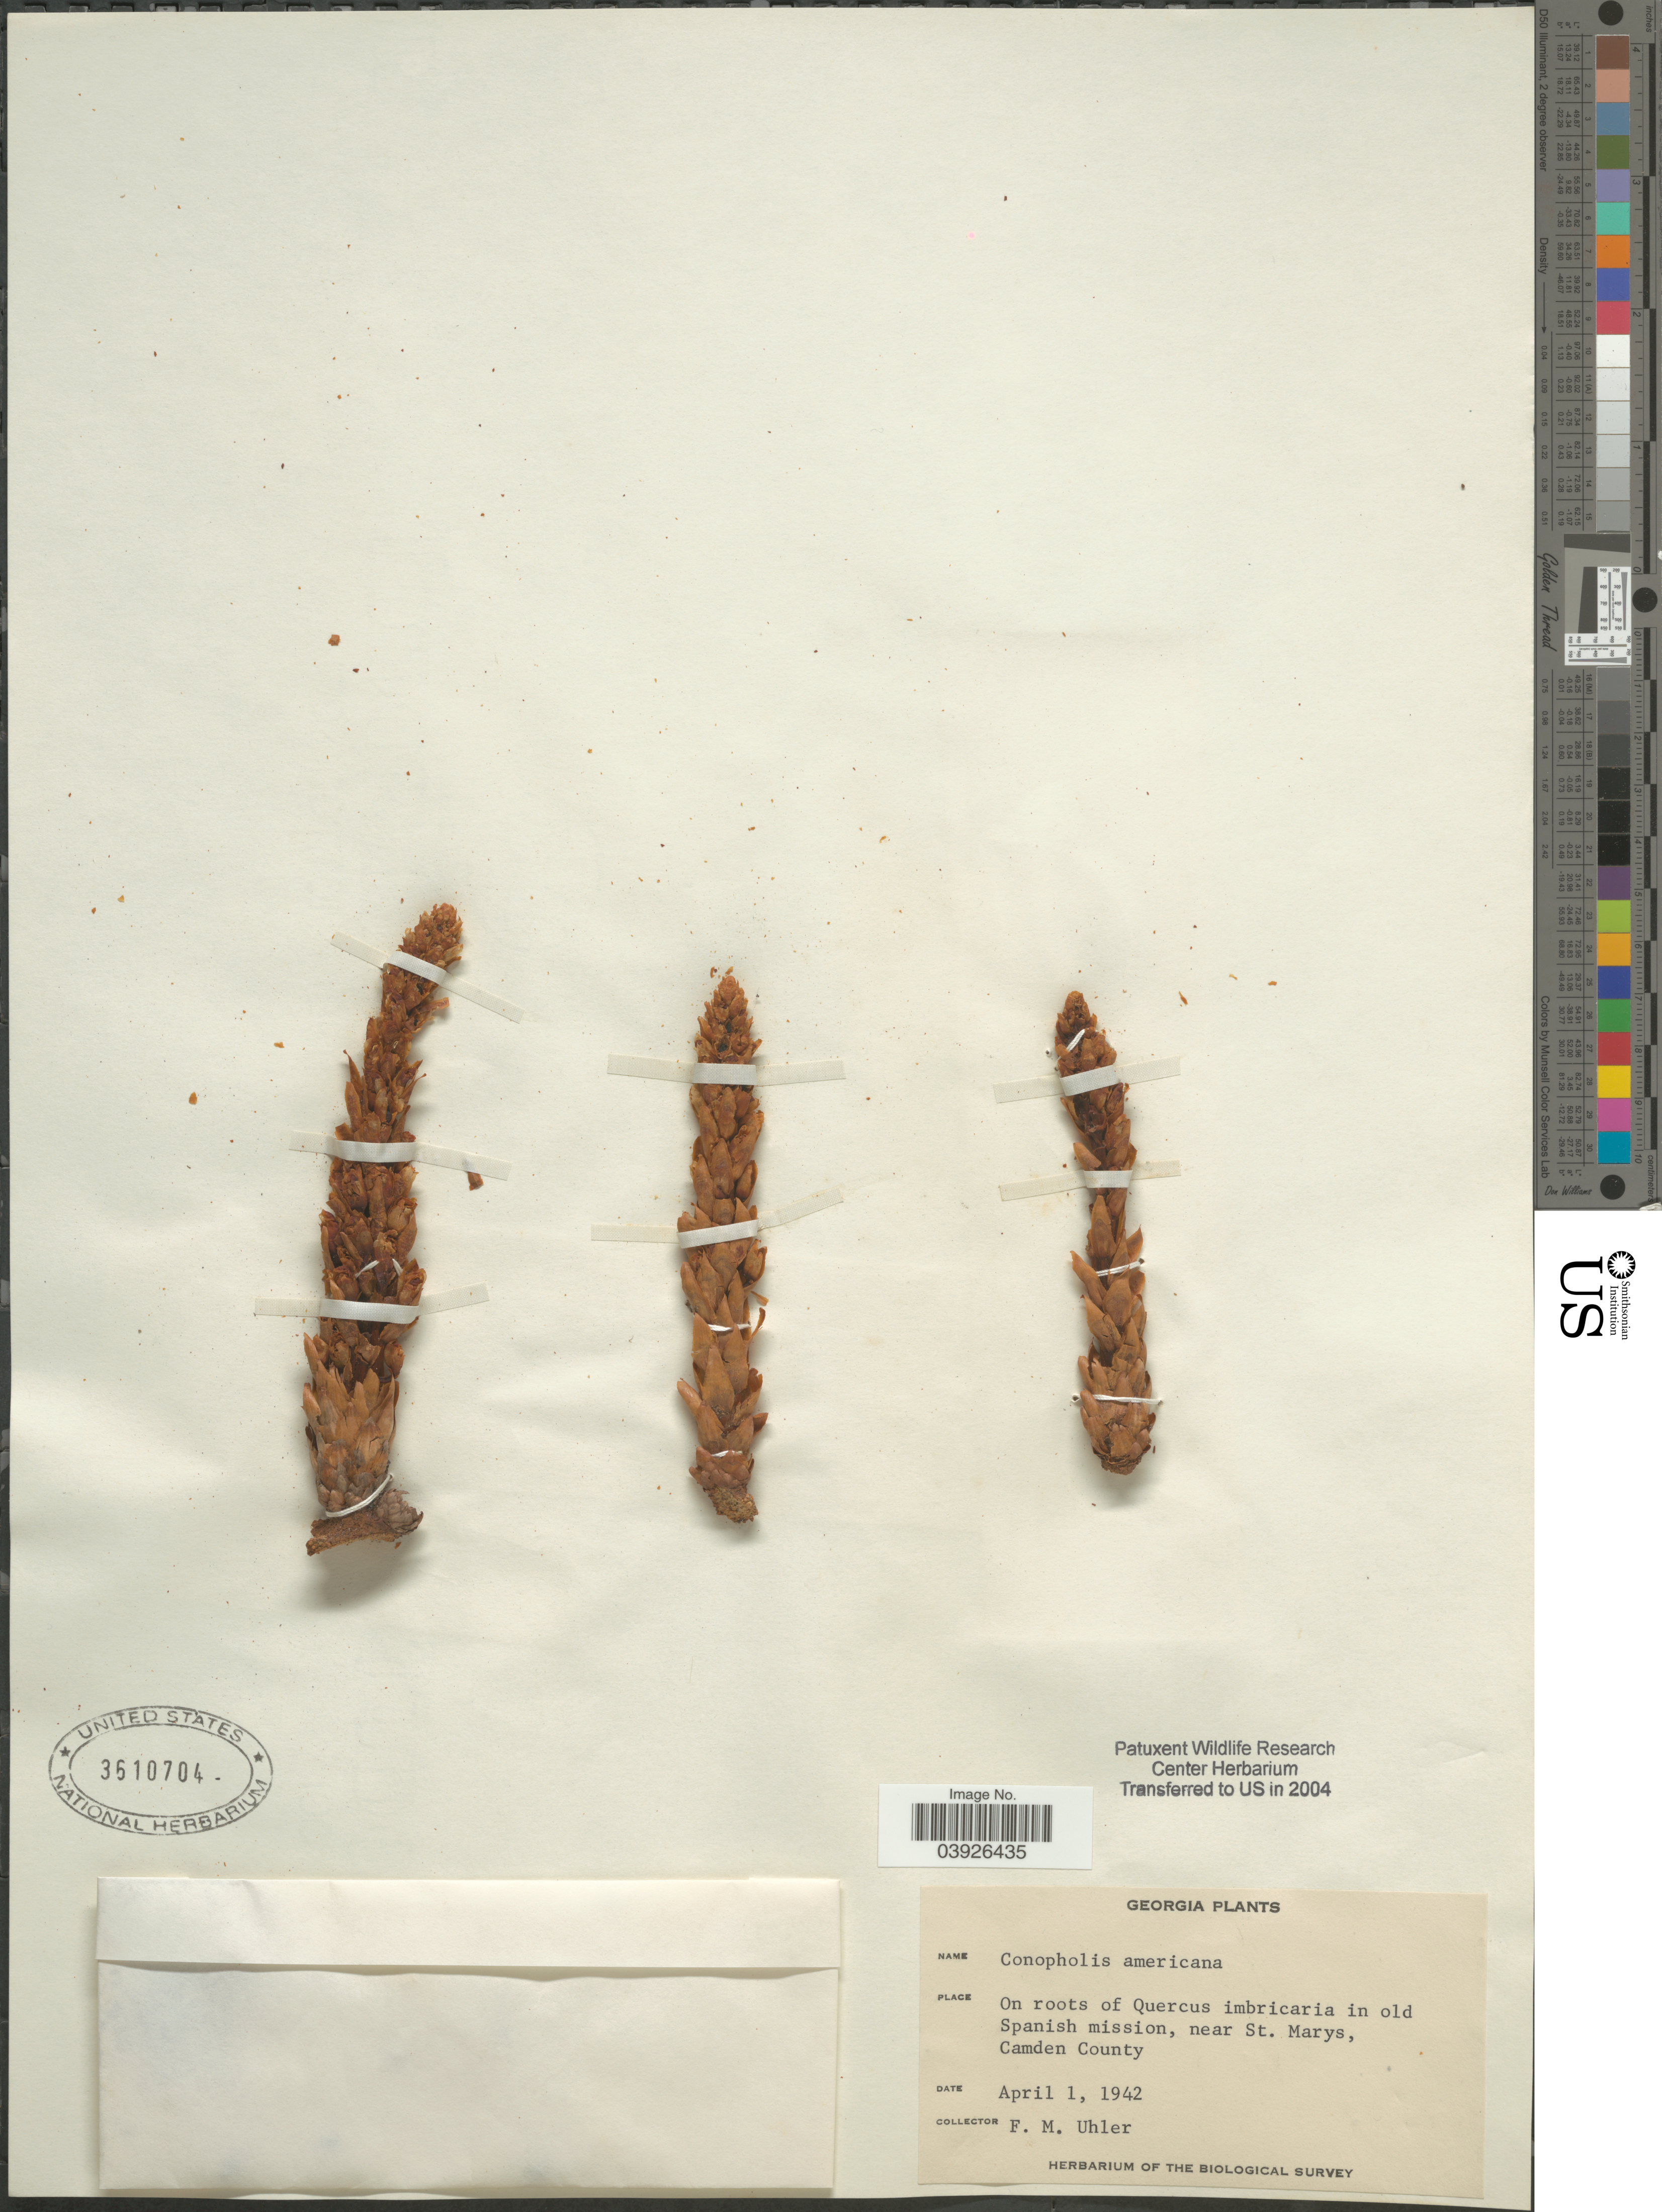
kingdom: Plantae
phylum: Tracheophyta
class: Magnoliopsida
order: Lamiales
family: Orobanchaceae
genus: Conopholis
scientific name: Conopholis americana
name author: (L. f.) Wallr.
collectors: F. M. Uhler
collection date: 1942-04-01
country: United States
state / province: Georgia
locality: In old Spanish mission, near St. Marys, Camden County.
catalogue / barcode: US 3610704